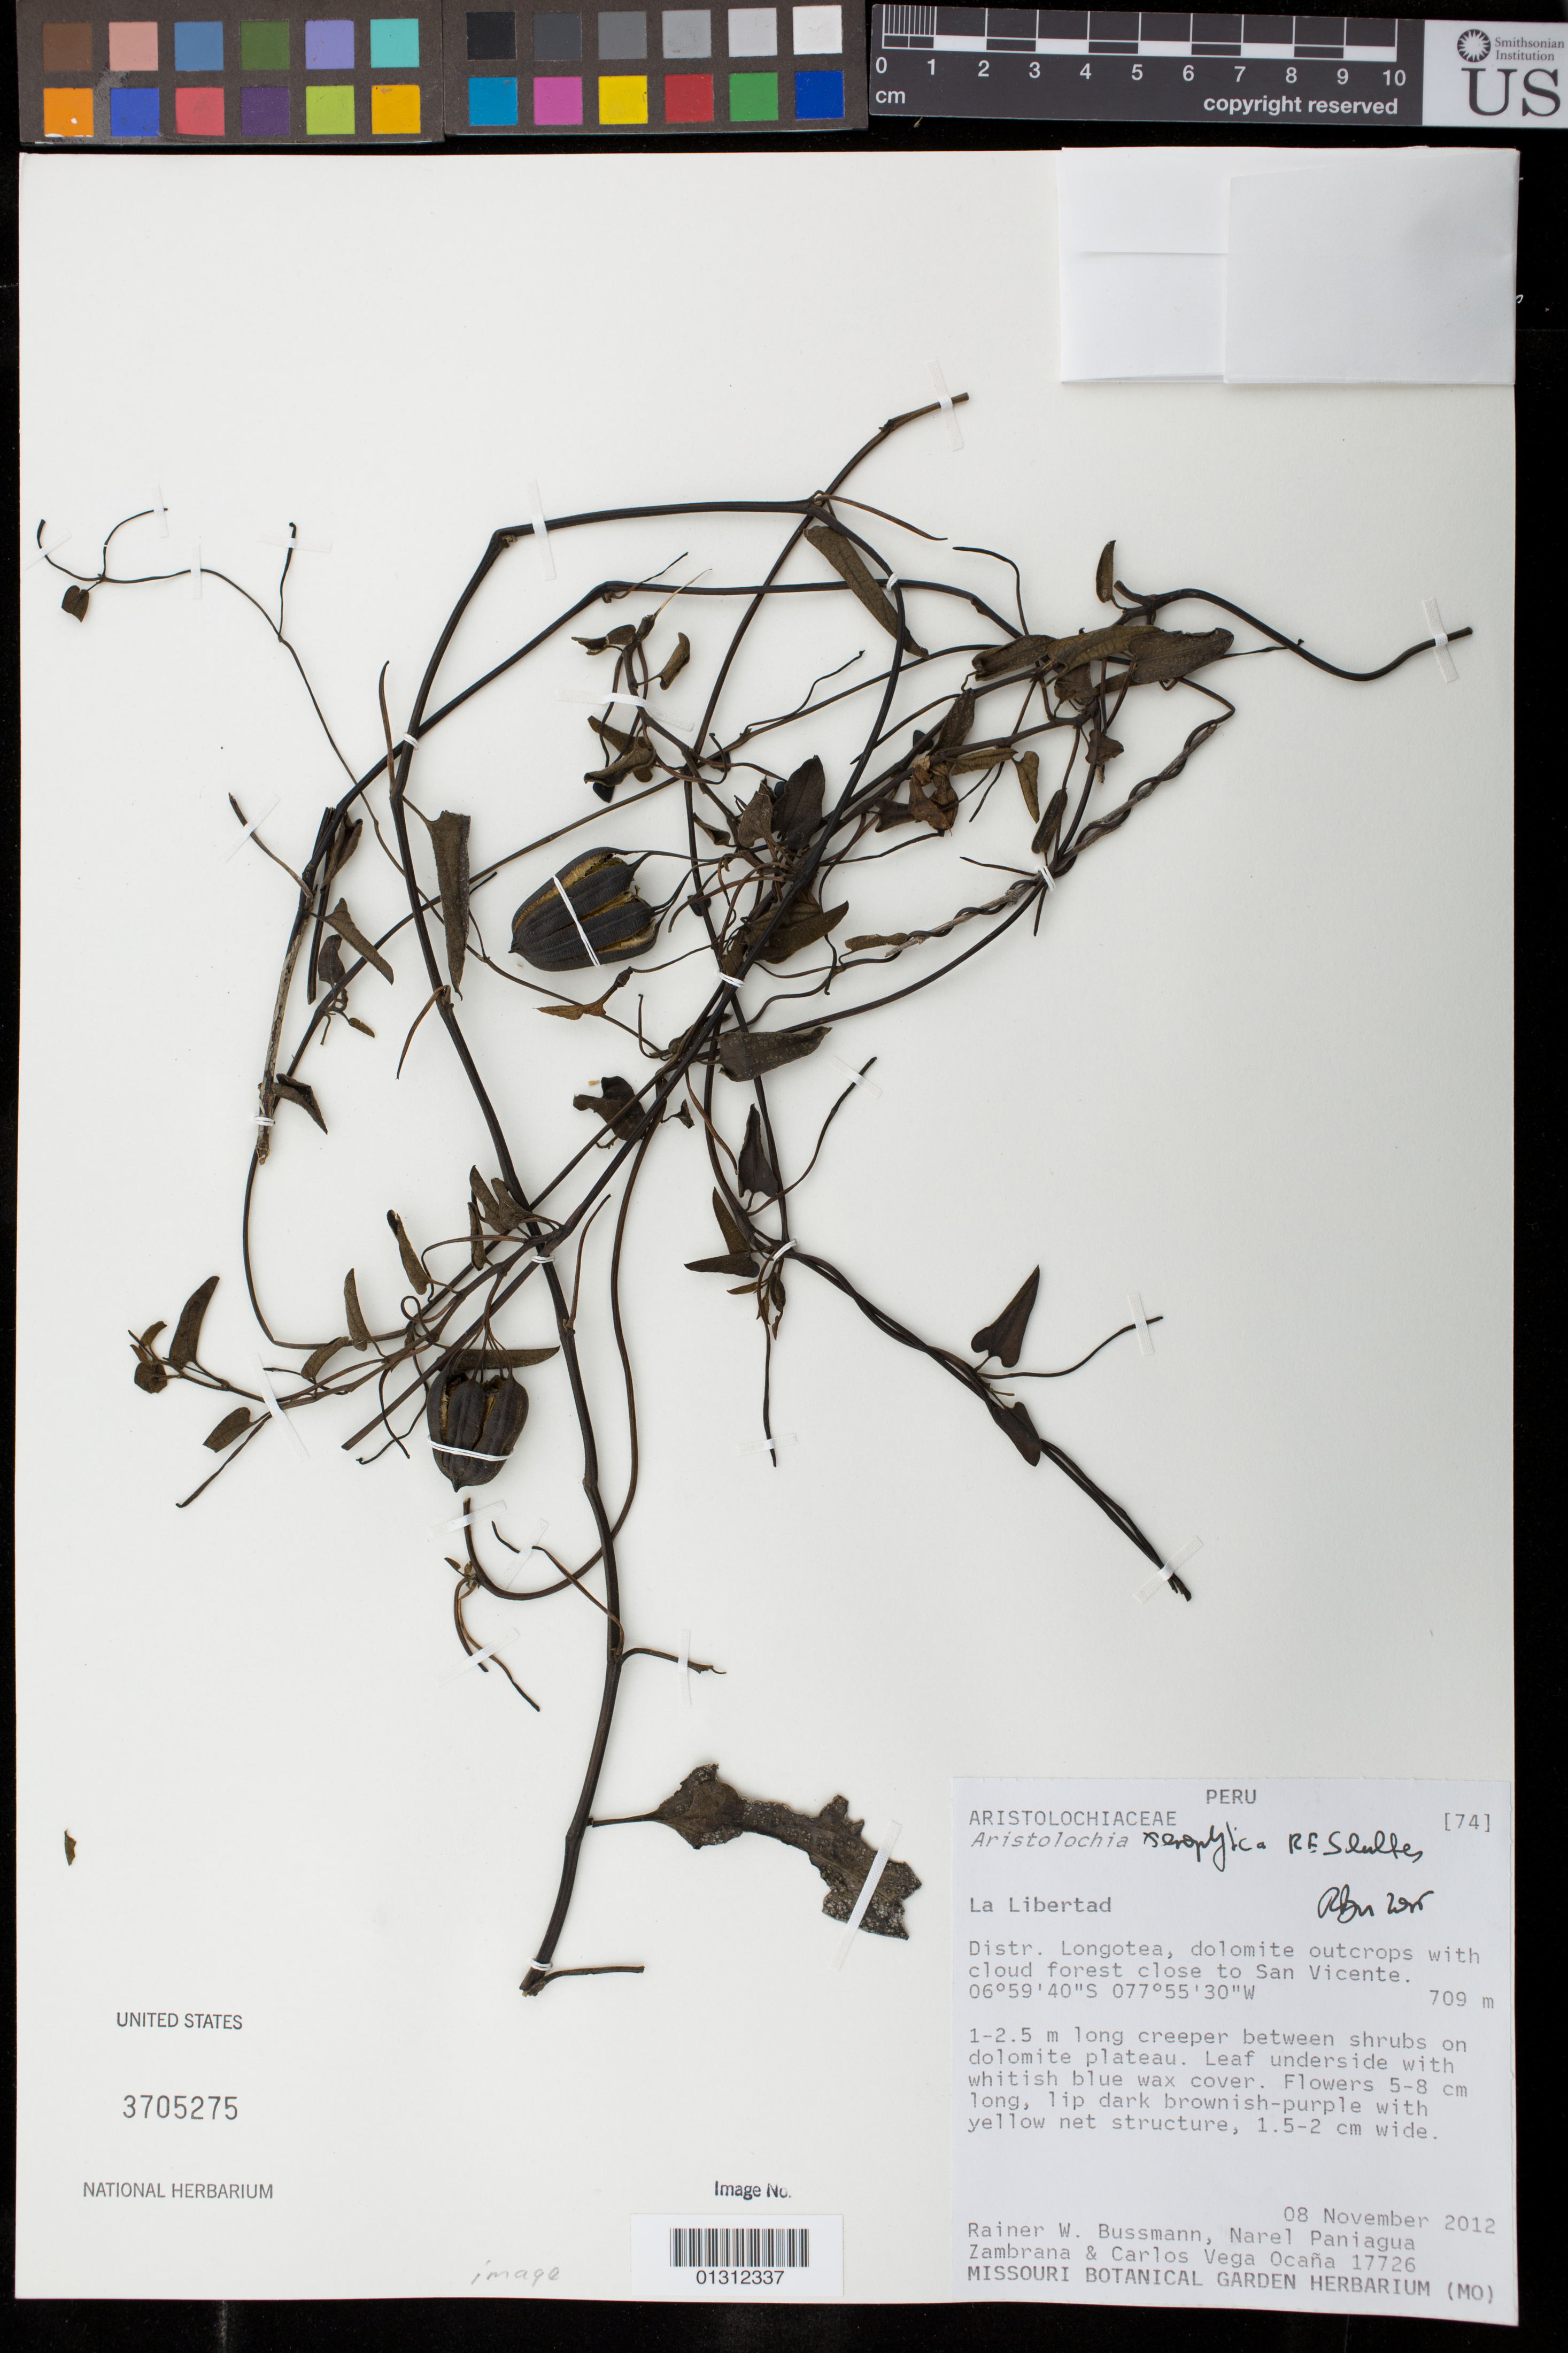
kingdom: Plantae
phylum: Tracheophyta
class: Magnoliopsida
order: Piperales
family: Aristolochiaceae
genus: Aristolochia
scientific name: Aristolochia xerophytica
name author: R.E. Schult.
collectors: R. W. Bussmann, N. Zambrana & C. Vega Ocaña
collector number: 17726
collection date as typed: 08 November 2012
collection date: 2012-11-08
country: Peru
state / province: La Libertad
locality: Distr. Longotea, dolomite outcrops with cloud forest close to San Vicente.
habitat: Dolomite outcrops with cloud forest.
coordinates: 06 59 40 S, 077 55 30 W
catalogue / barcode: US 3705725